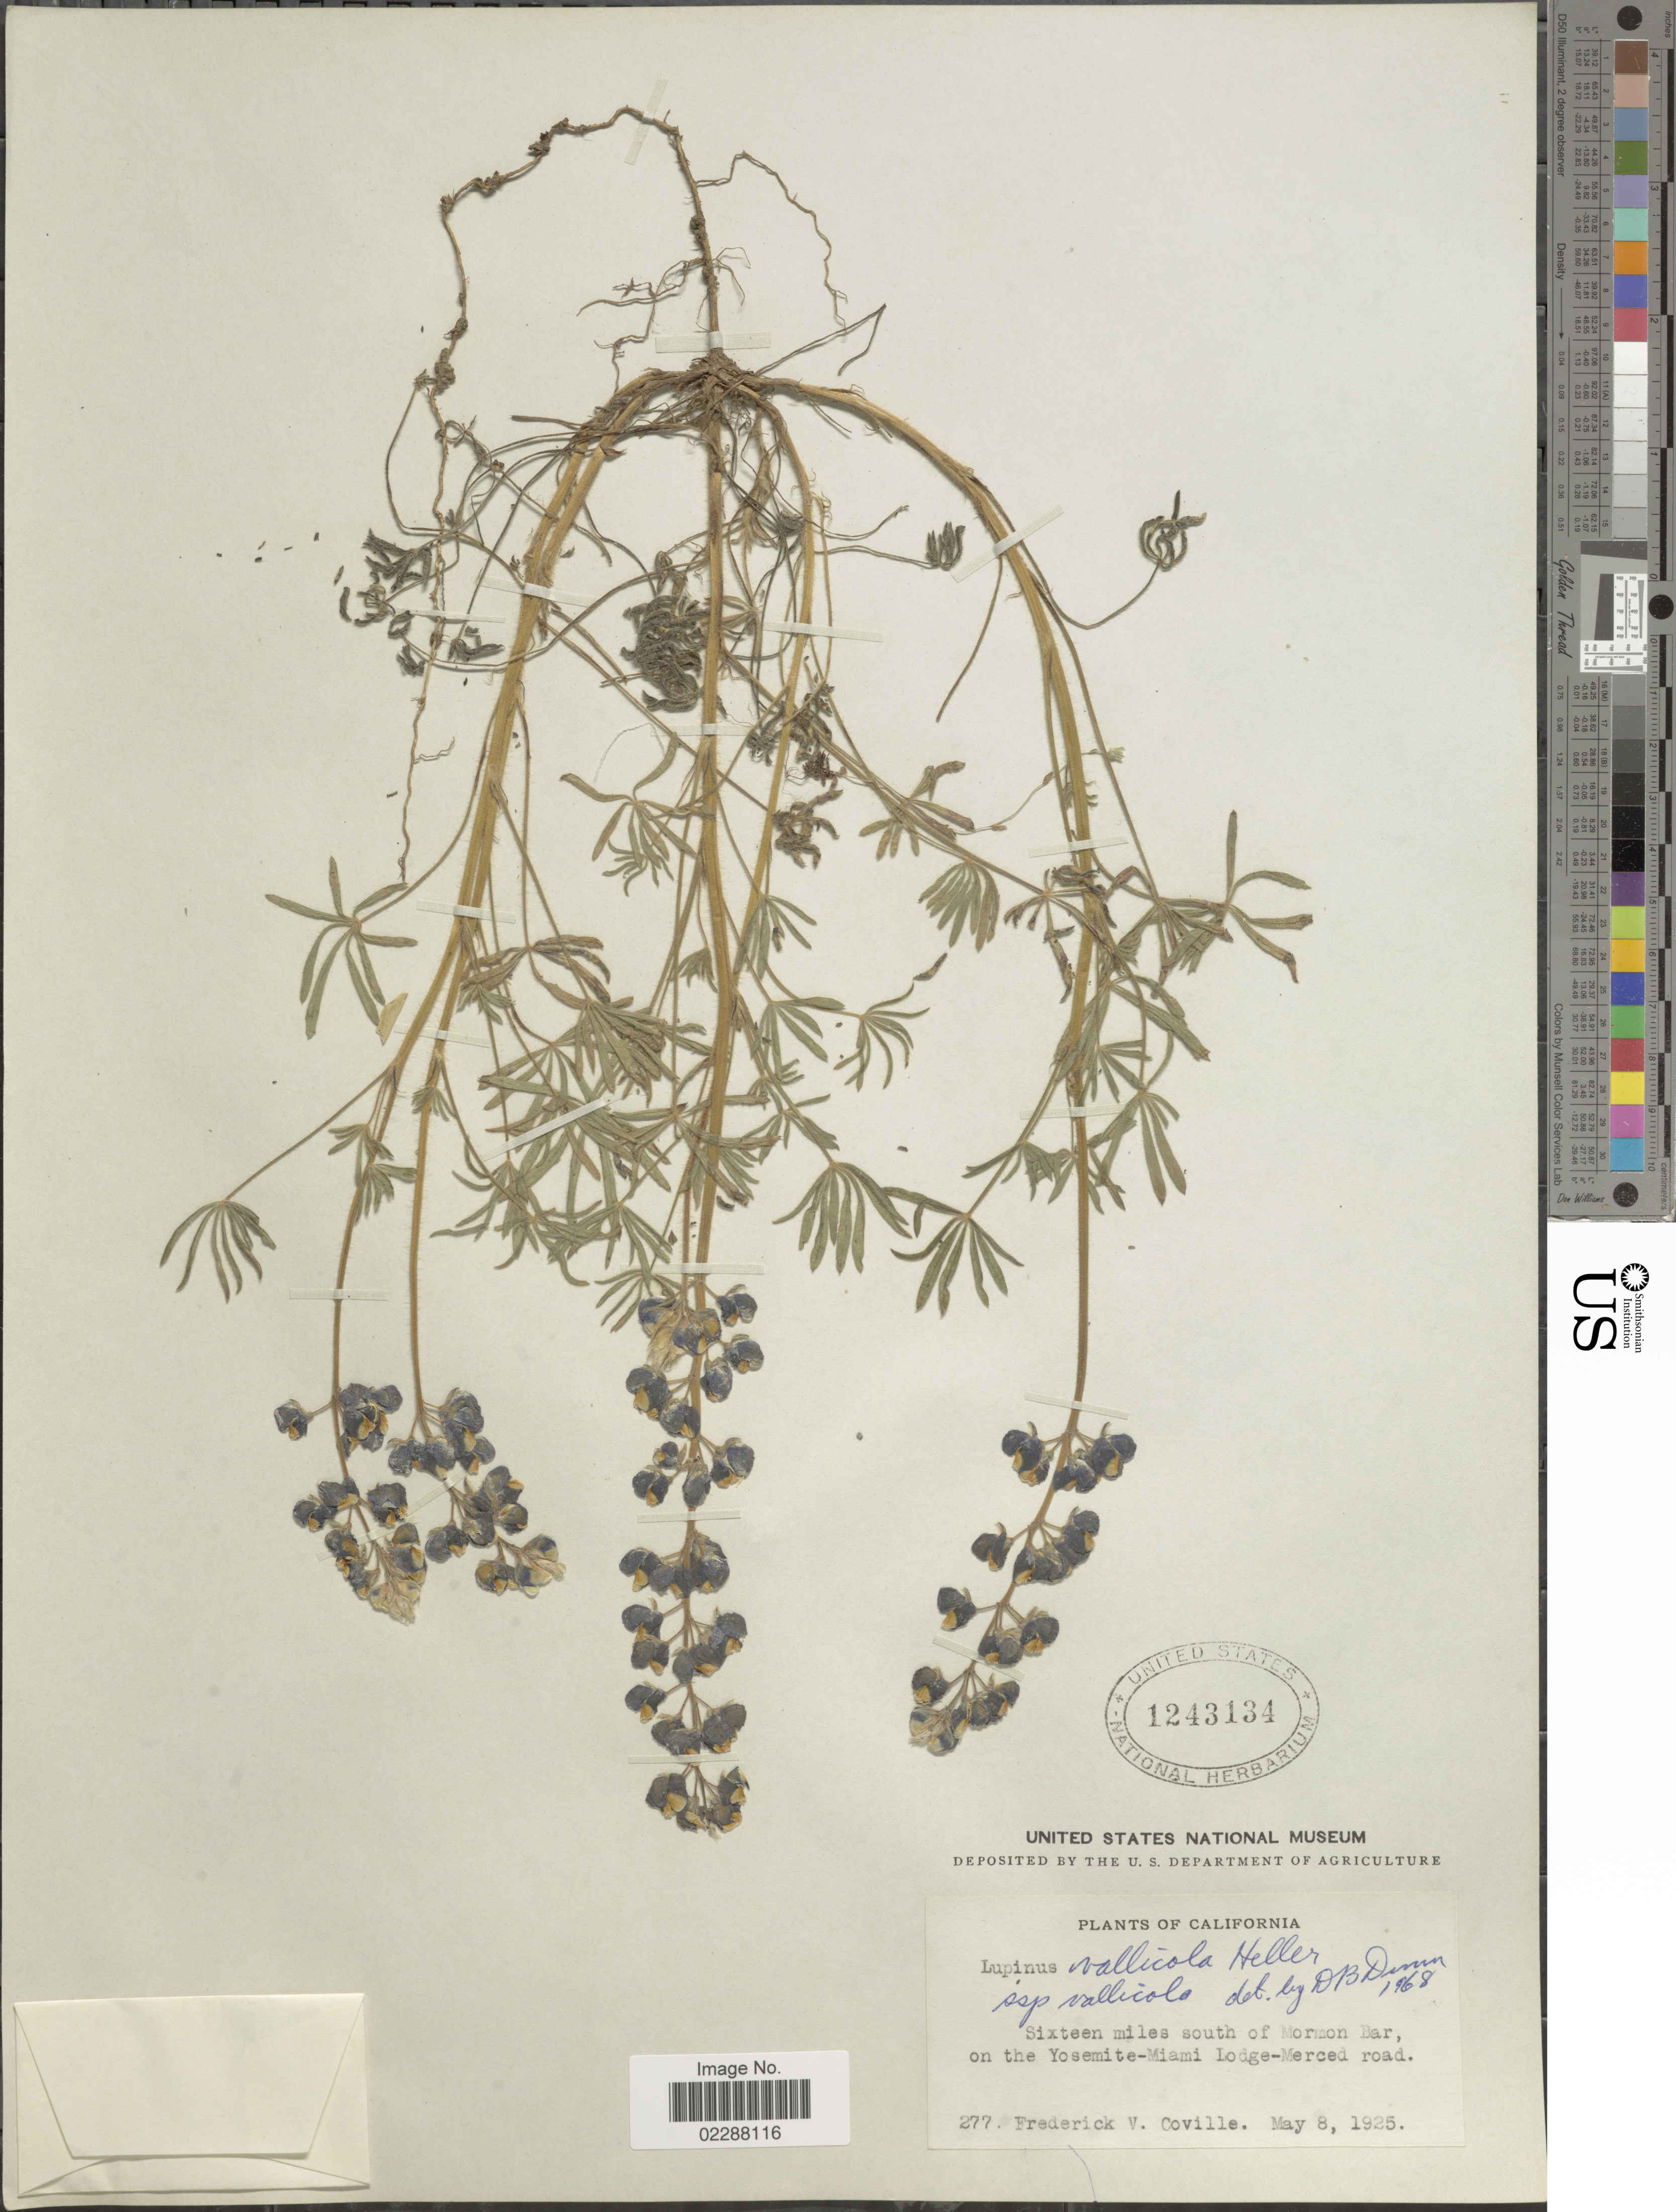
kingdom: Plantae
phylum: Tracheophyta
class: Magnoliopsida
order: Fabales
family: Fabaceae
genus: Lupinus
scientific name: Lupinus vallicola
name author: A. Heller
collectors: F. V. Coville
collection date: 1925-05-08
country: United States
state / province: California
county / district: Mariposa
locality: Sixteen miles south of Mormon Bar, on the Yosemite-Miami Lodge-Merced road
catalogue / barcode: US 1243134